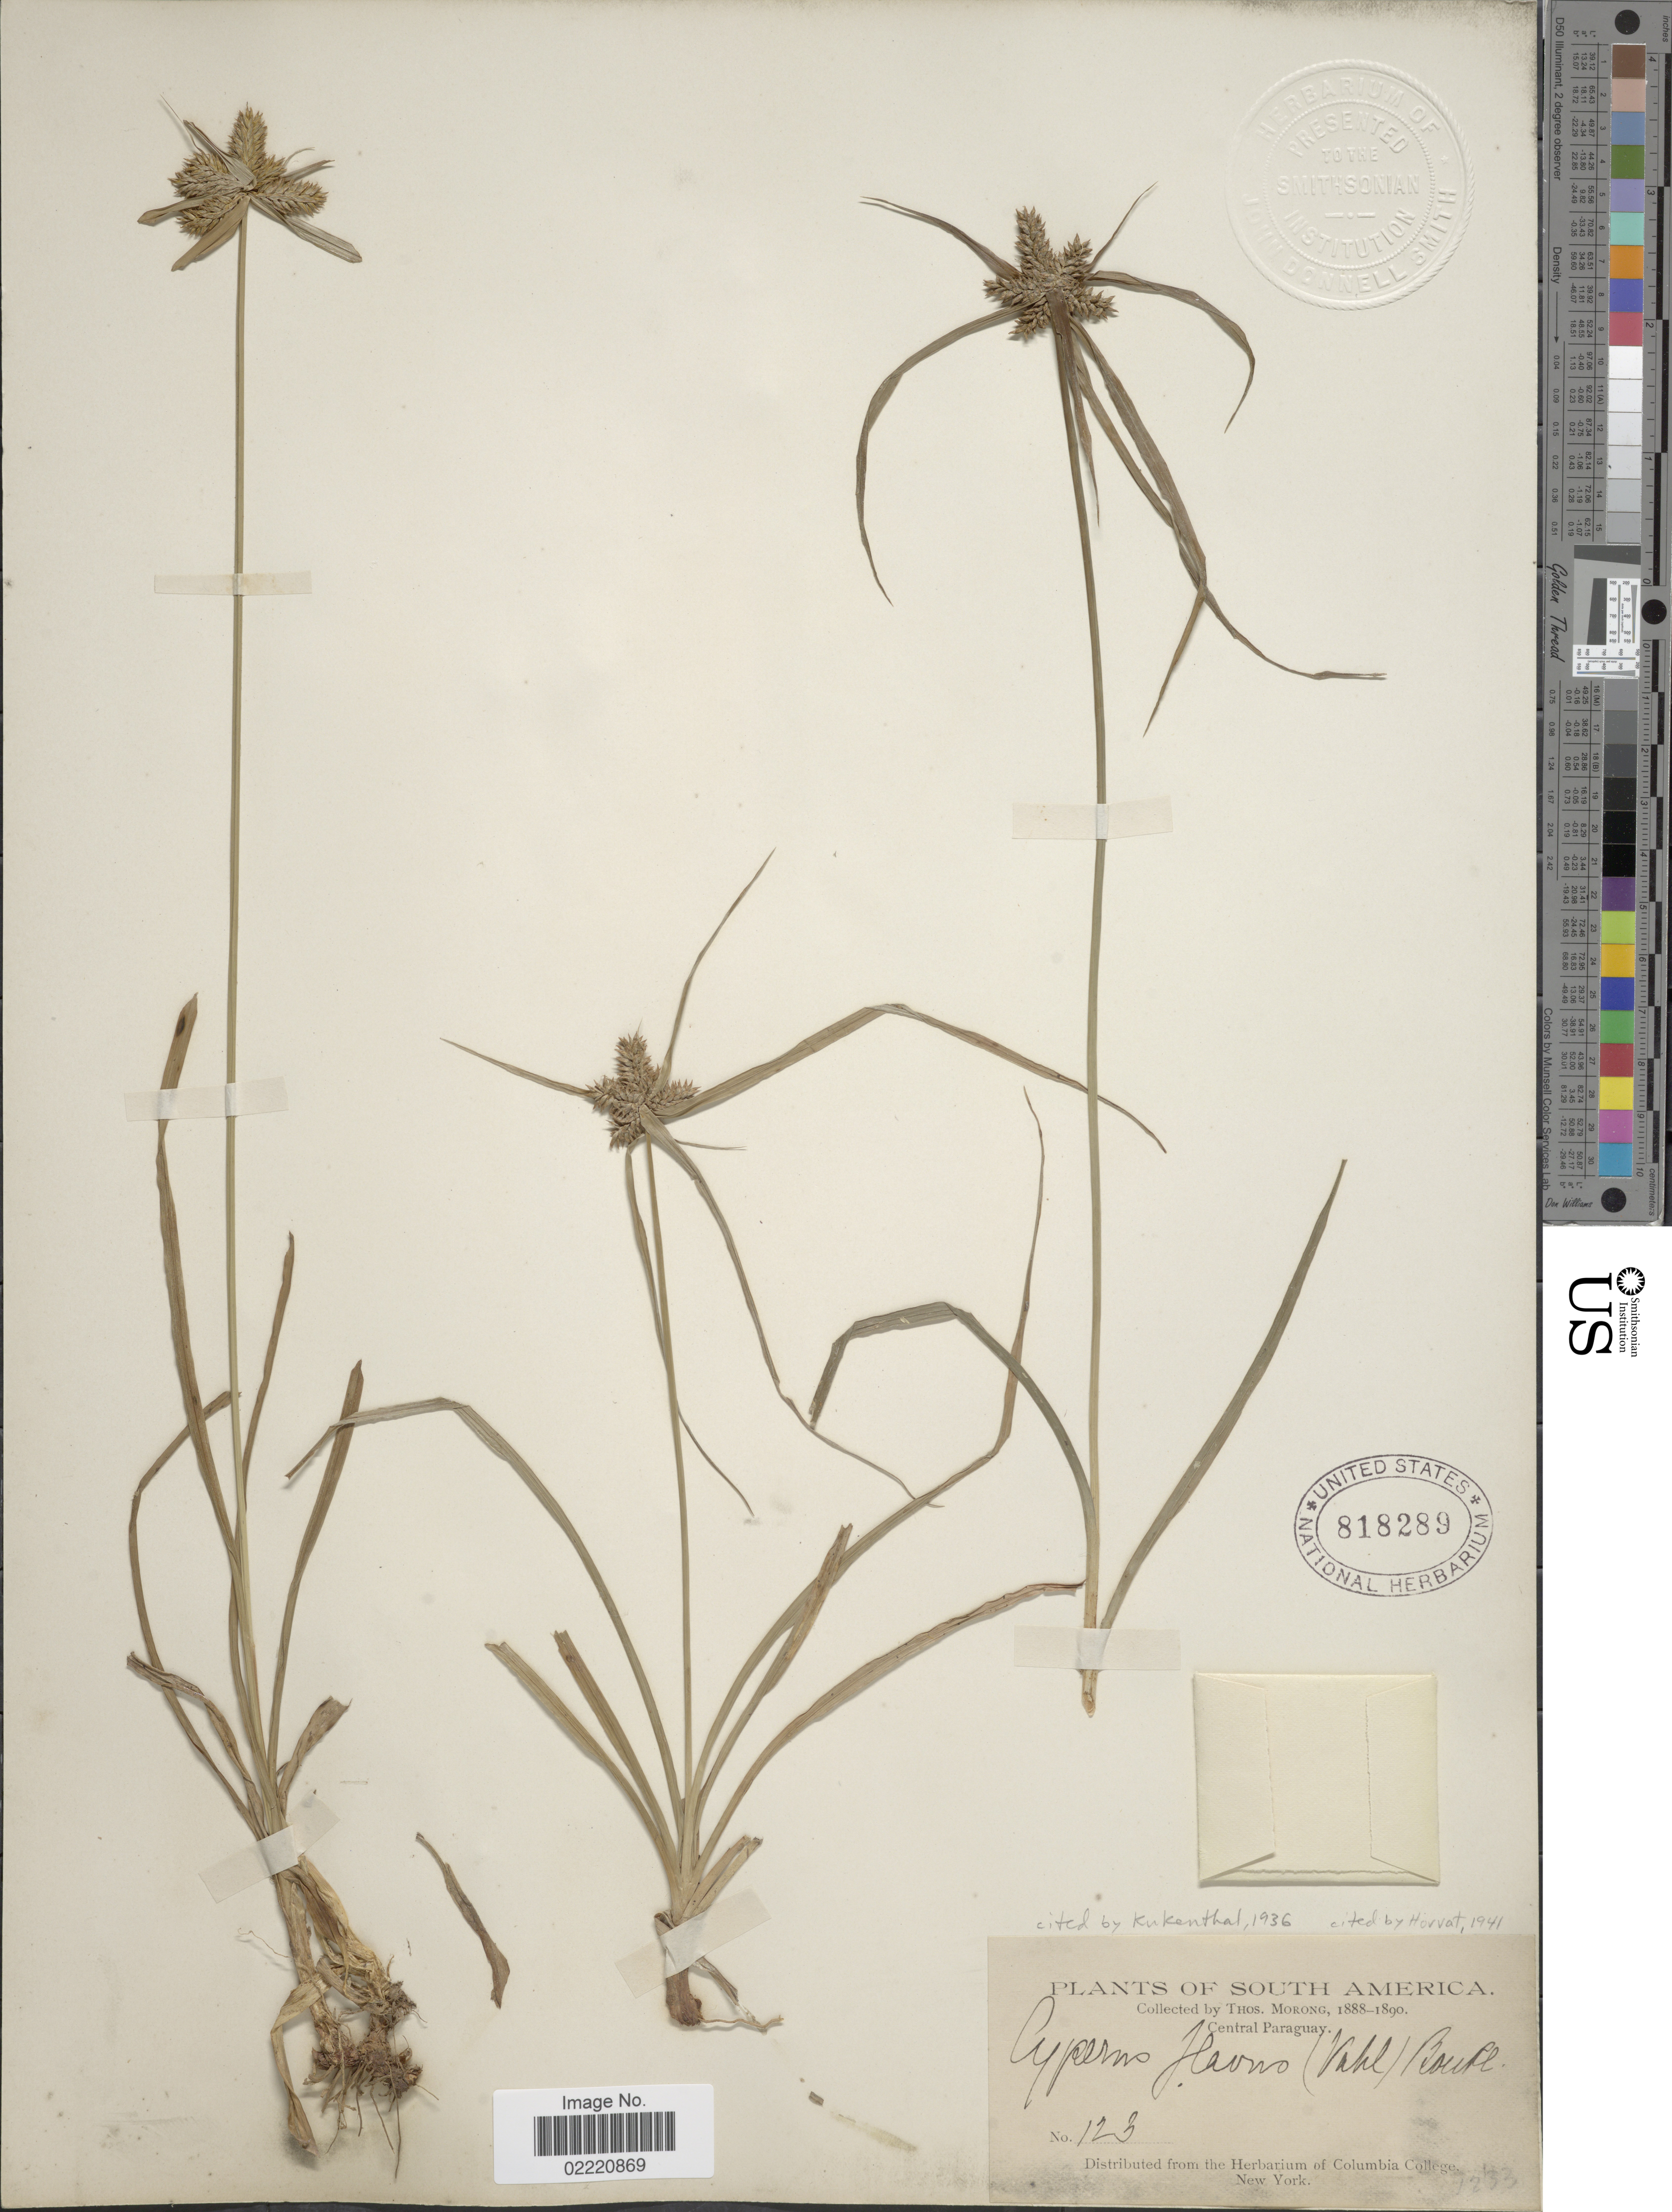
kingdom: Plantae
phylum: Tracheophyta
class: Liliopsida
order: Poales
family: Cyperaceae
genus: Cyperus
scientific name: Cyperus aggregatus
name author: (Willd.) Endl.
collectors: T. Morong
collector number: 123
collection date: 1888/1890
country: Paraguay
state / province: Central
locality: Central Paraguay.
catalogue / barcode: US 818289